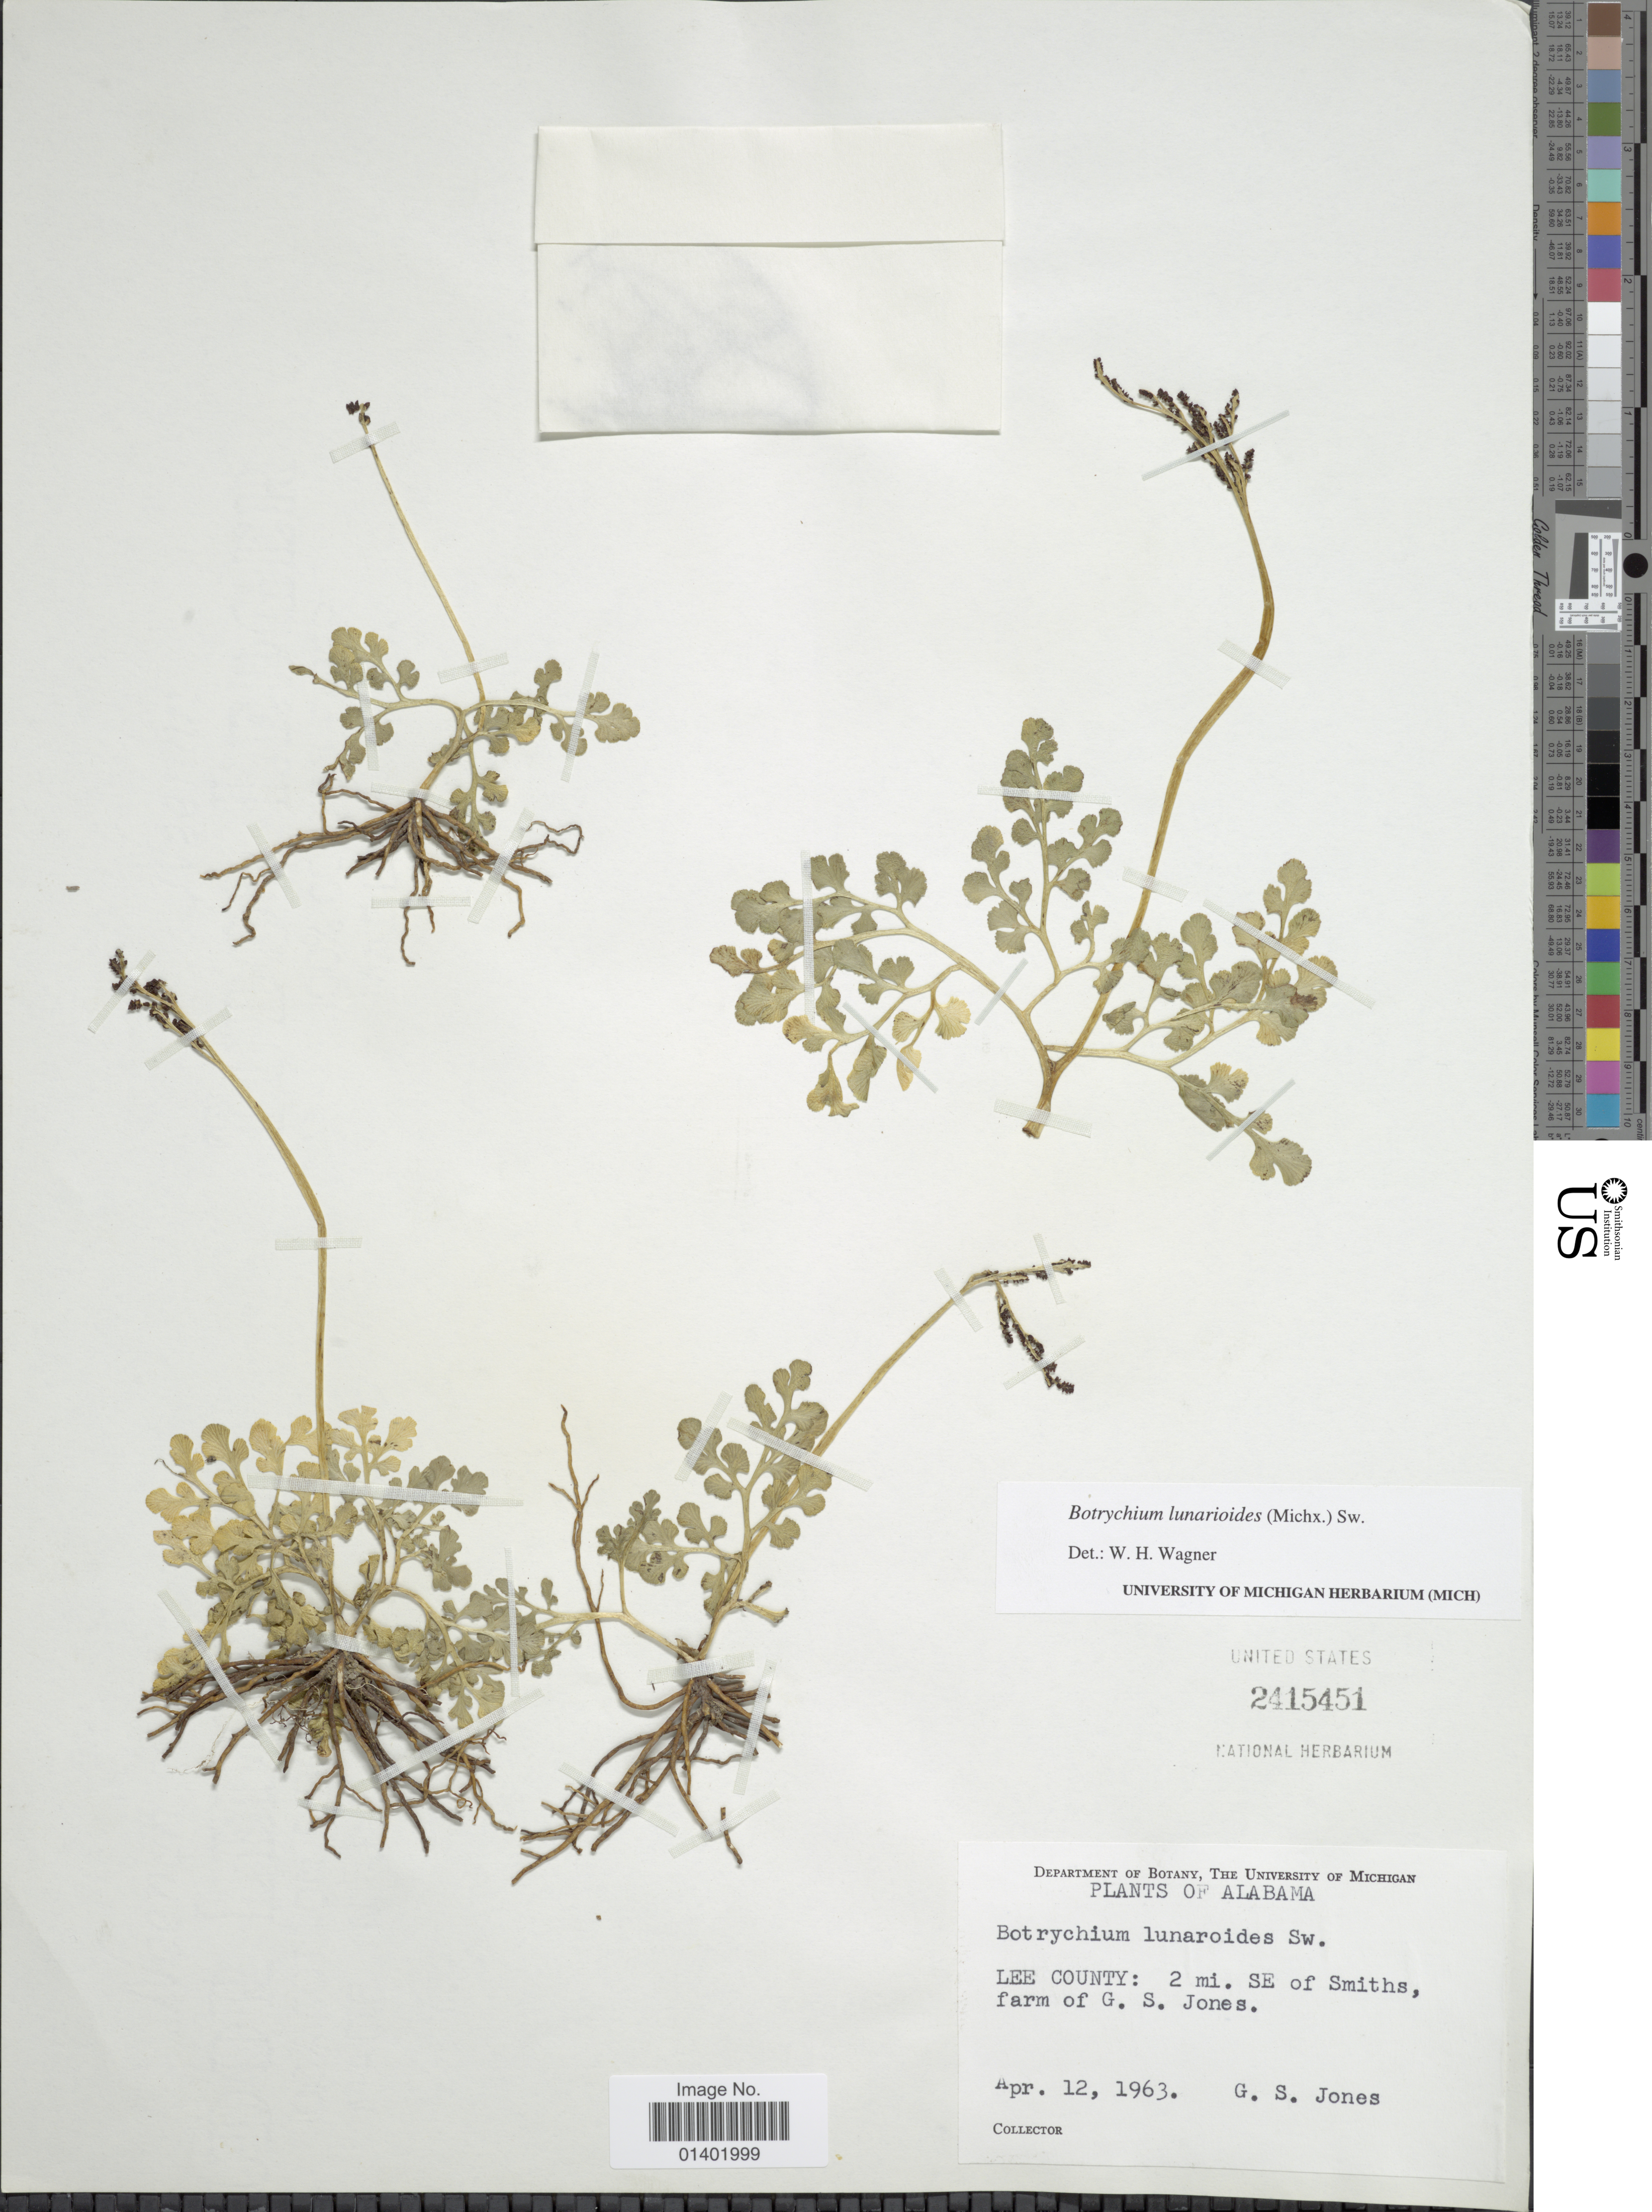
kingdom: Plantae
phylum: Tracheophyta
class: Polypodiopsida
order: Ophioglossales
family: Ophioglossaceae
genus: Botrychium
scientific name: Botrychium lunarioides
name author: (Michaux) Sw.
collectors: G. Jones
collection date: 1963-04-12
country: United States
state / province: Alabama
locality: Lee County: 2 mi. SE of Smiths, farm of G. S. Jones.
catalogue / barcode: US 2415451